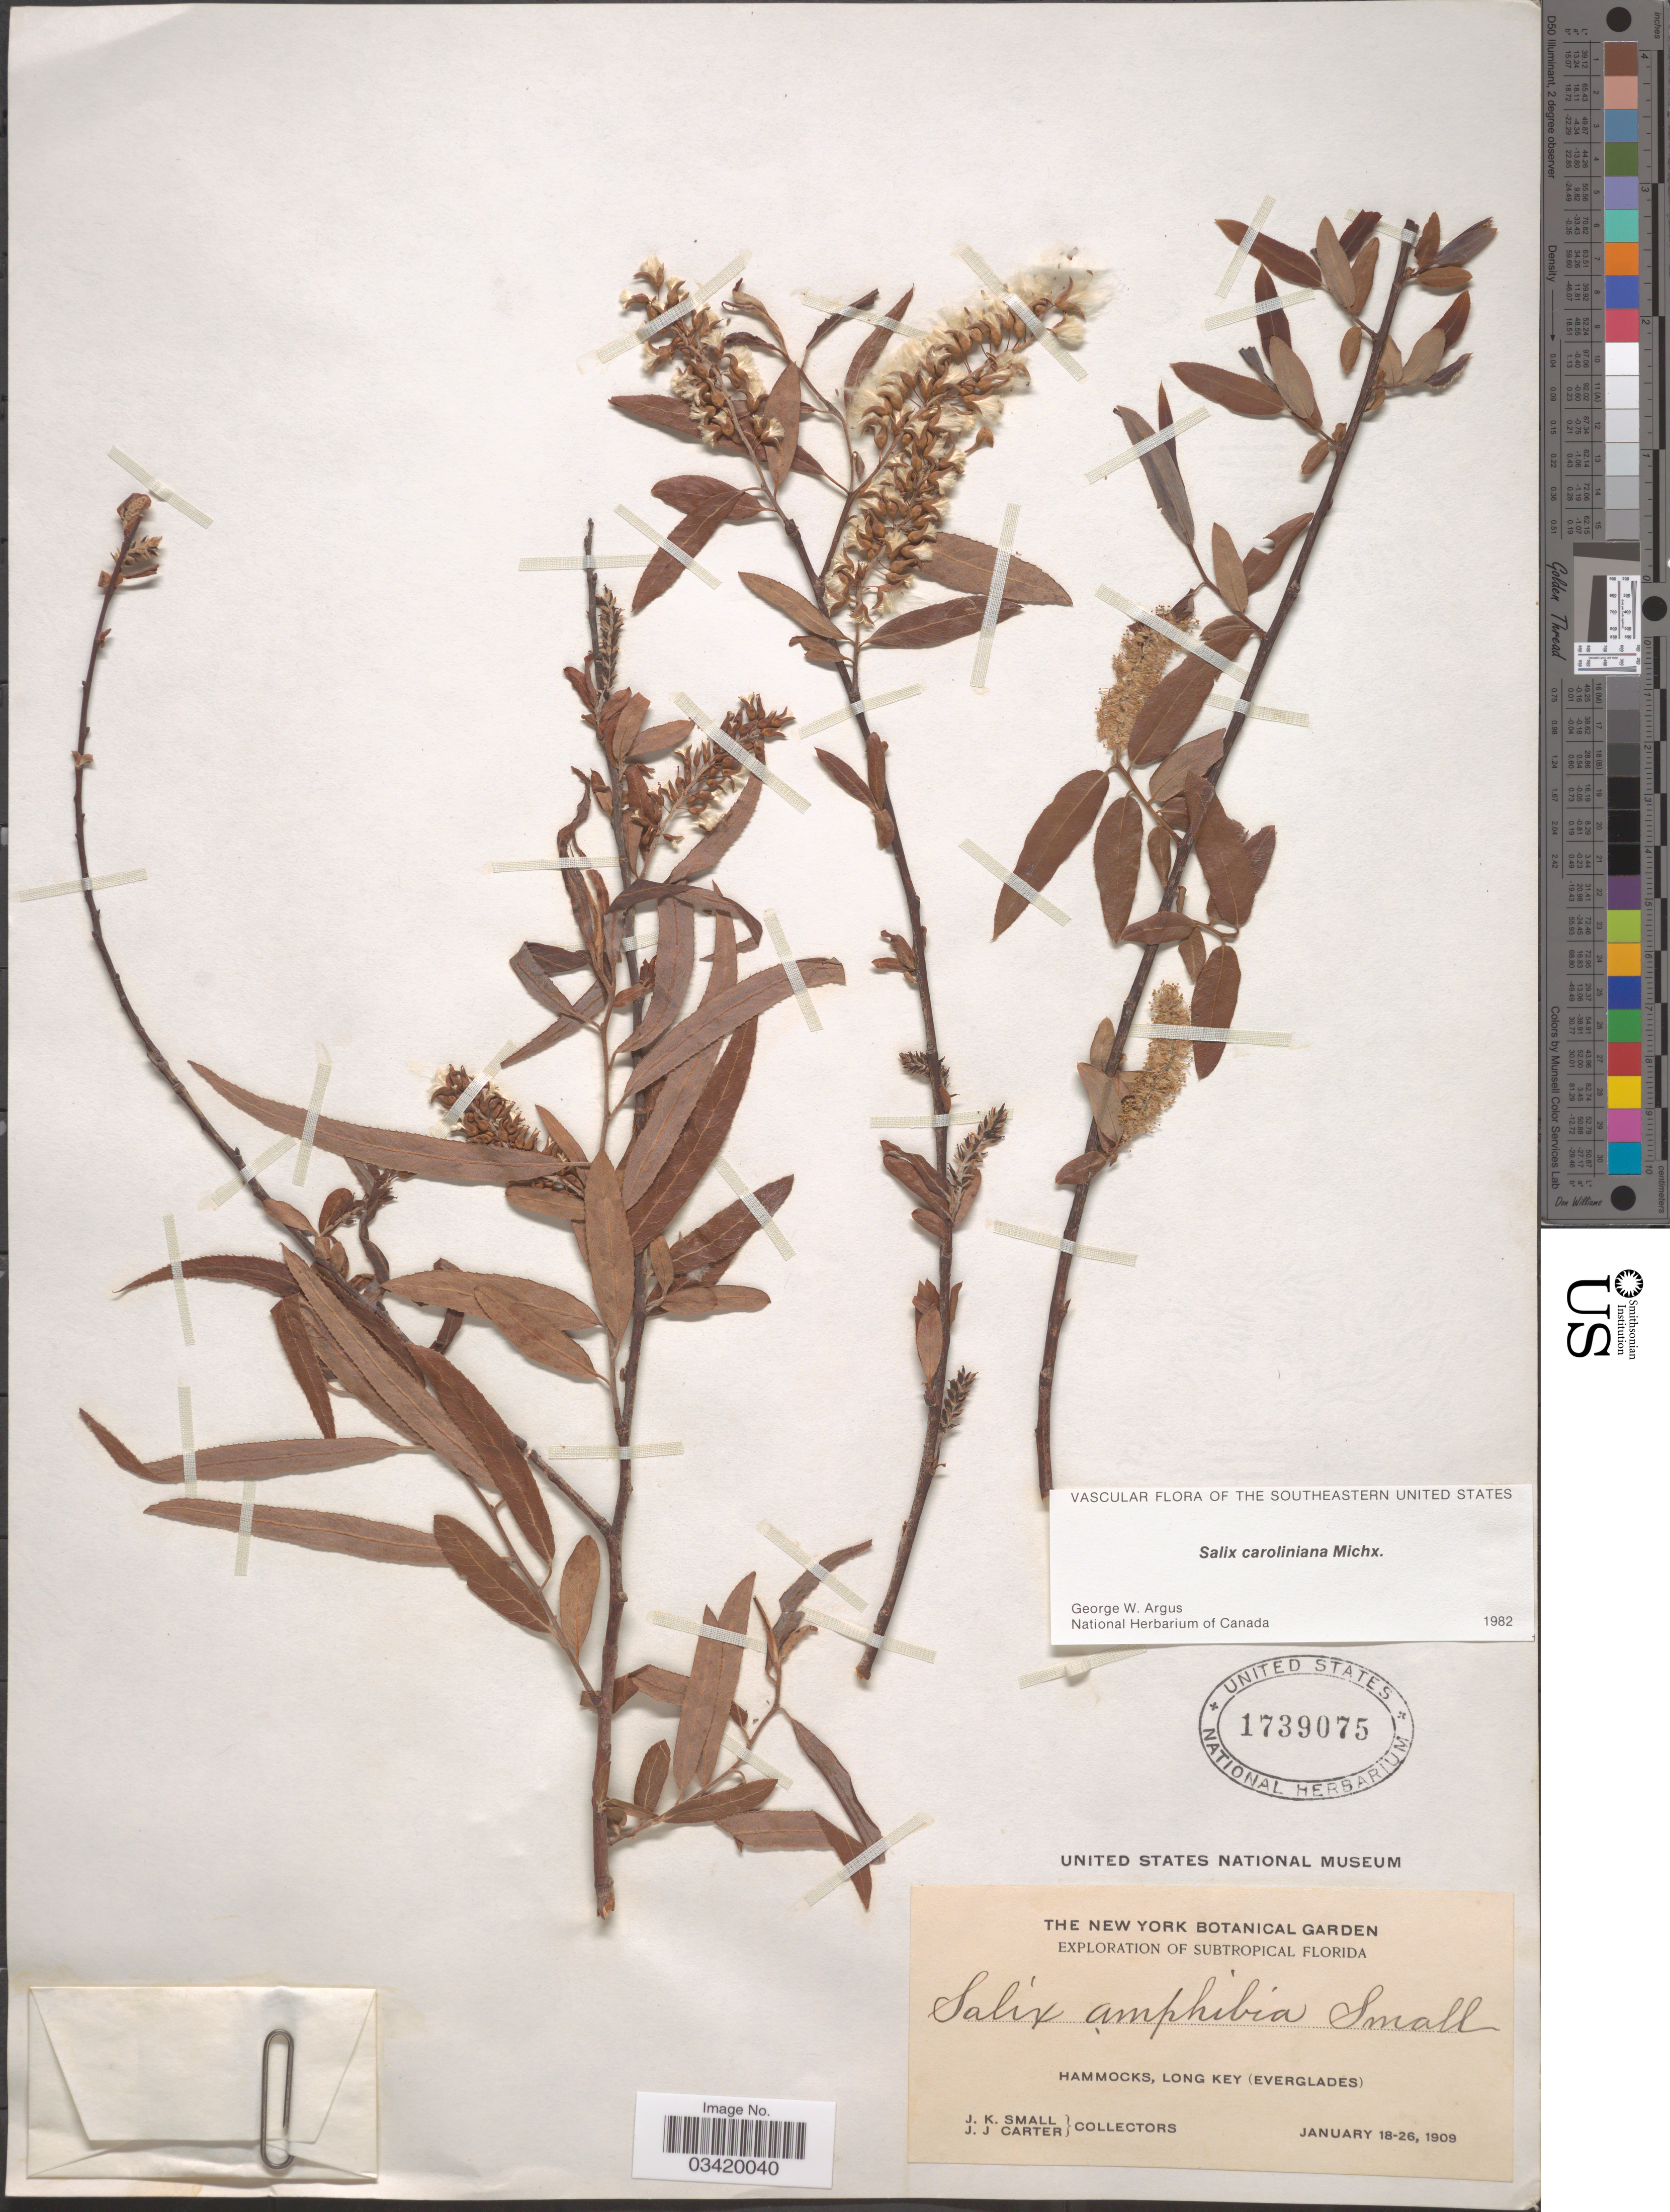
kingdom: Plantae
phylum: Tracheophyta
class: Magnoliopsida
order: Malpighiales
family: Salicaceae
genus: Salix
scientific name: Salix caroliniana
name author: Michx.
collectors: J. K. Small & J. Carter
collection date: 1909-01-18/1909-01-26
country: United States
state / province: Florida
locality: Subtropical Florida. Hammocks, Long Key (Everglades).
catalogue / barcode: US 1739075